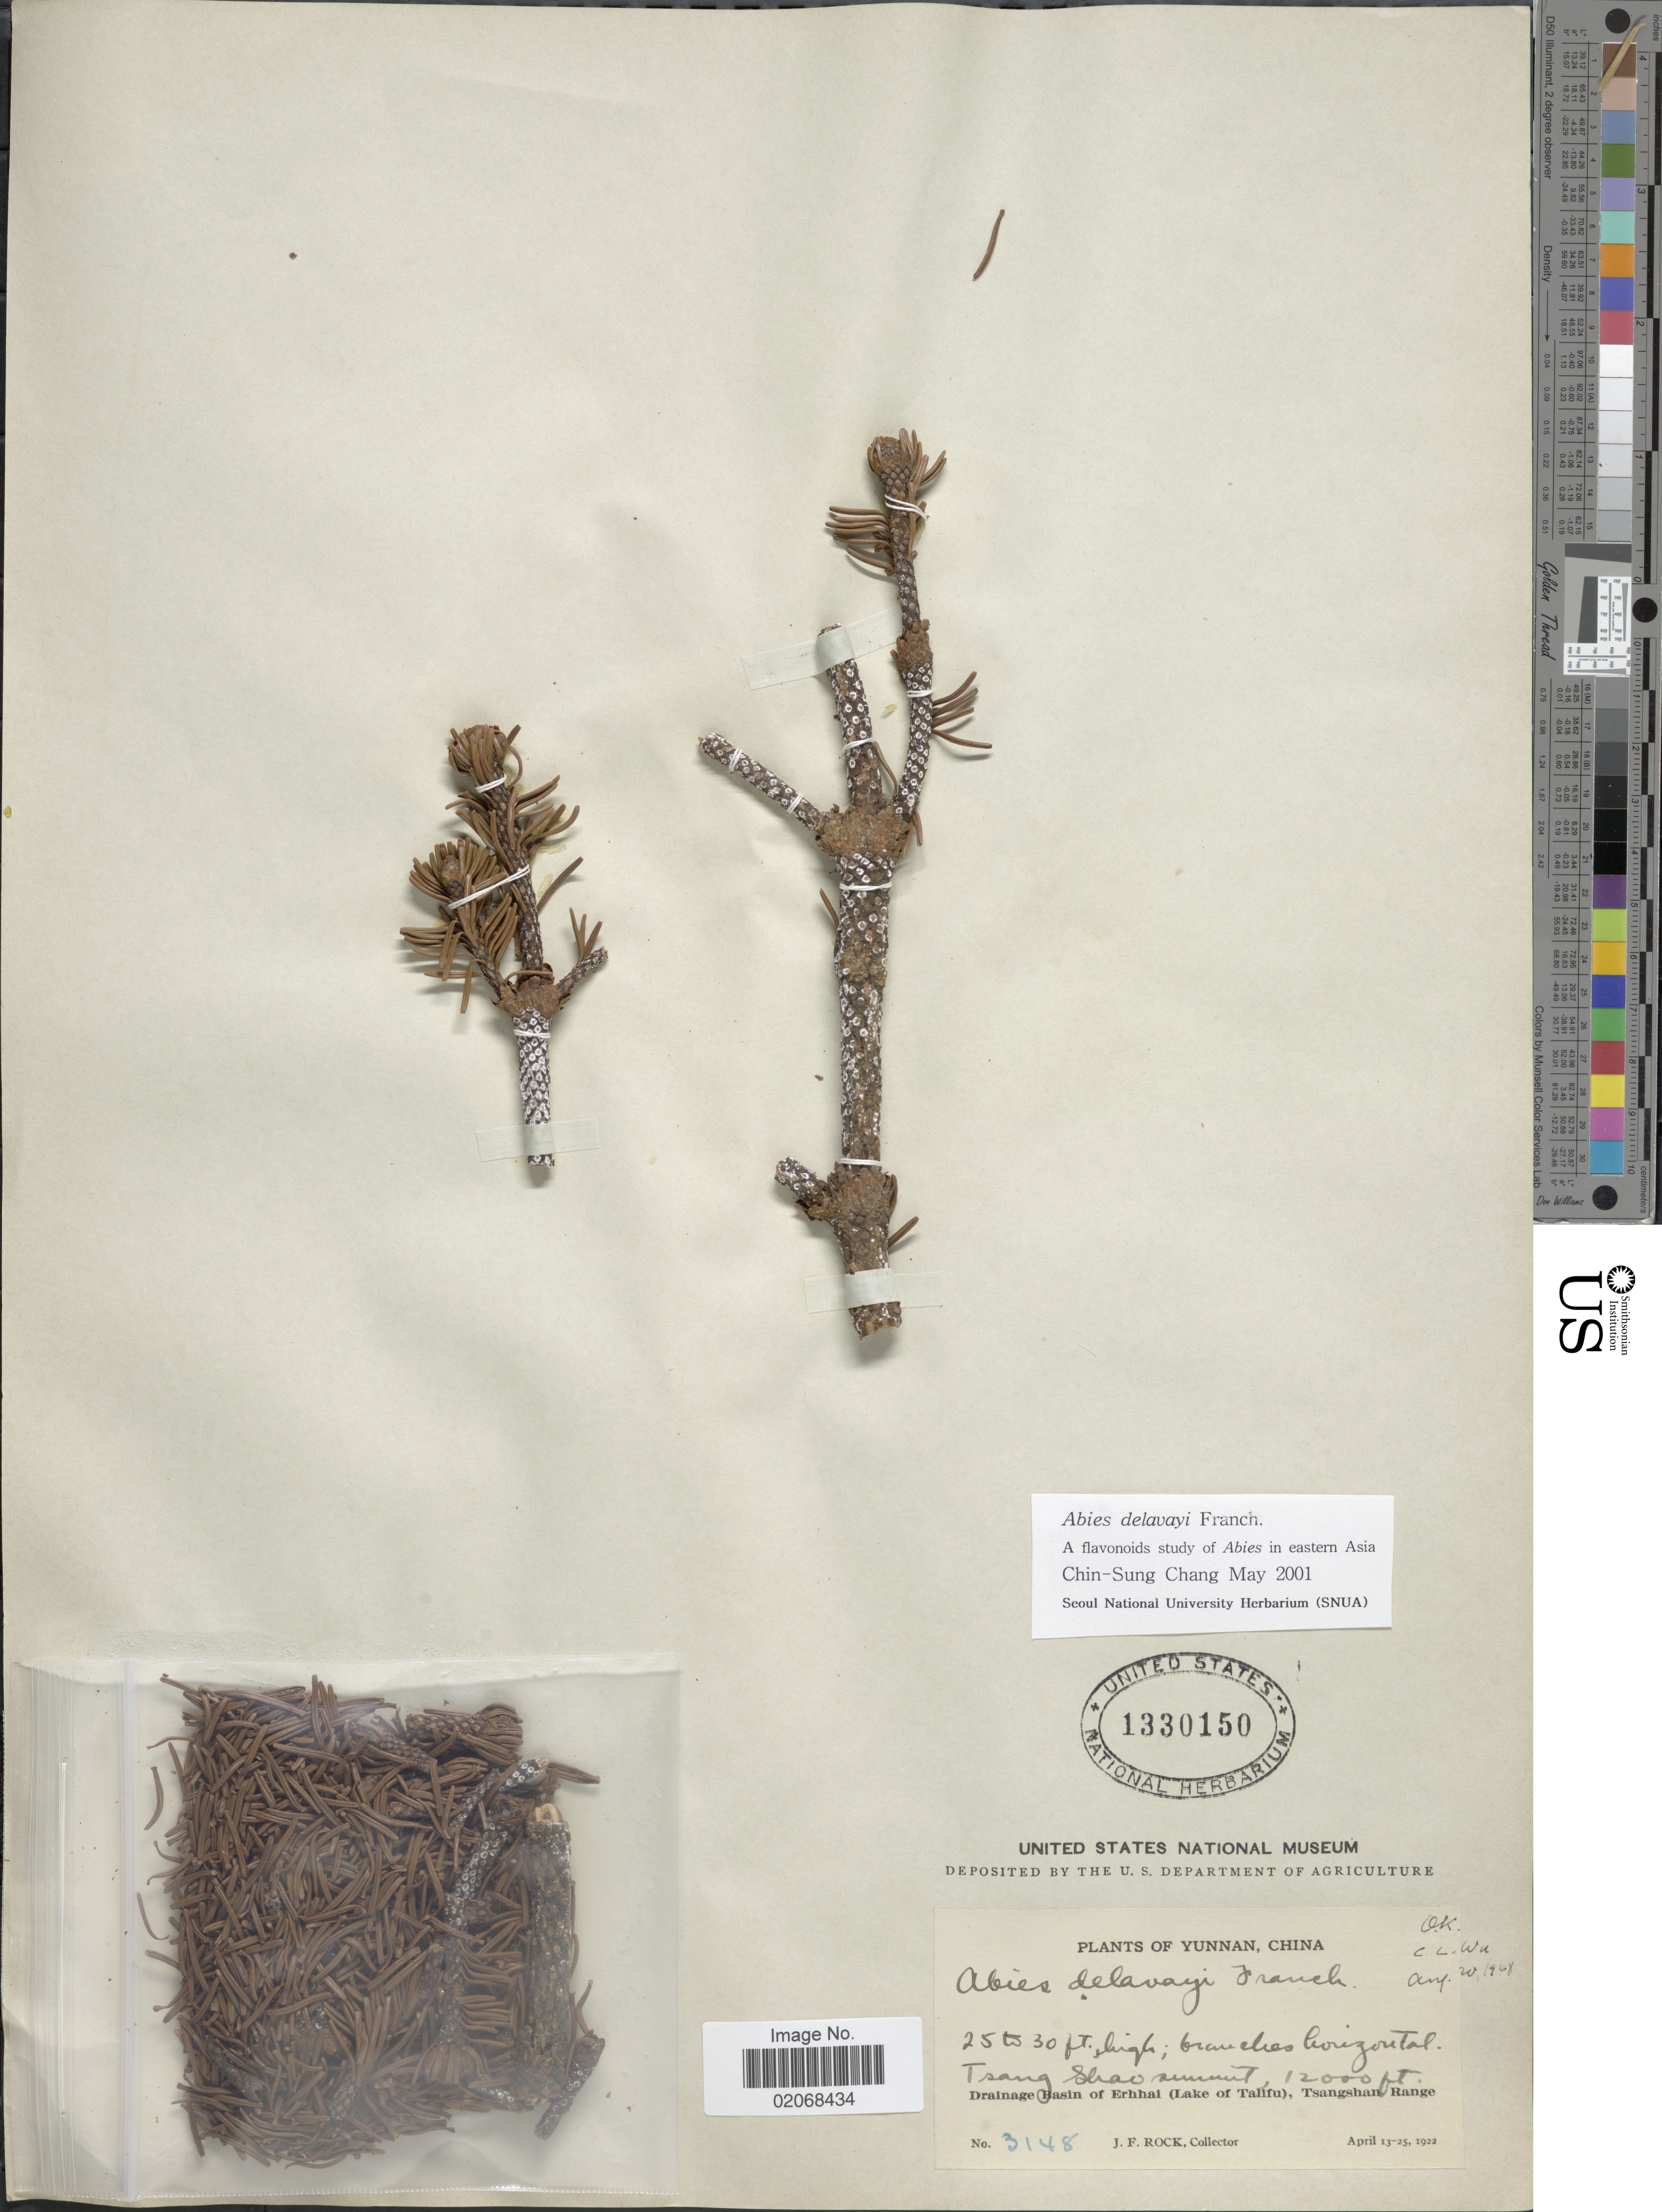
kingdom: Plantae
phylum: Tracheophyta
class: Pinopsida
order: Pinales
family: Pinaceae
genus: Abies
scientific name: Abies delavayi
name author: Franch.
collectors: J. Rock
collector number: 3148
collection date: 1922-04-13/1922-04-25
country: China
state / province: Yunnan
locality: Tsang Shao summit, Drainage Basin of Erhbai (Lake of Talifu) Tsangshan Range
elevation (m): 3658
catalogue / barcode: US 1330150